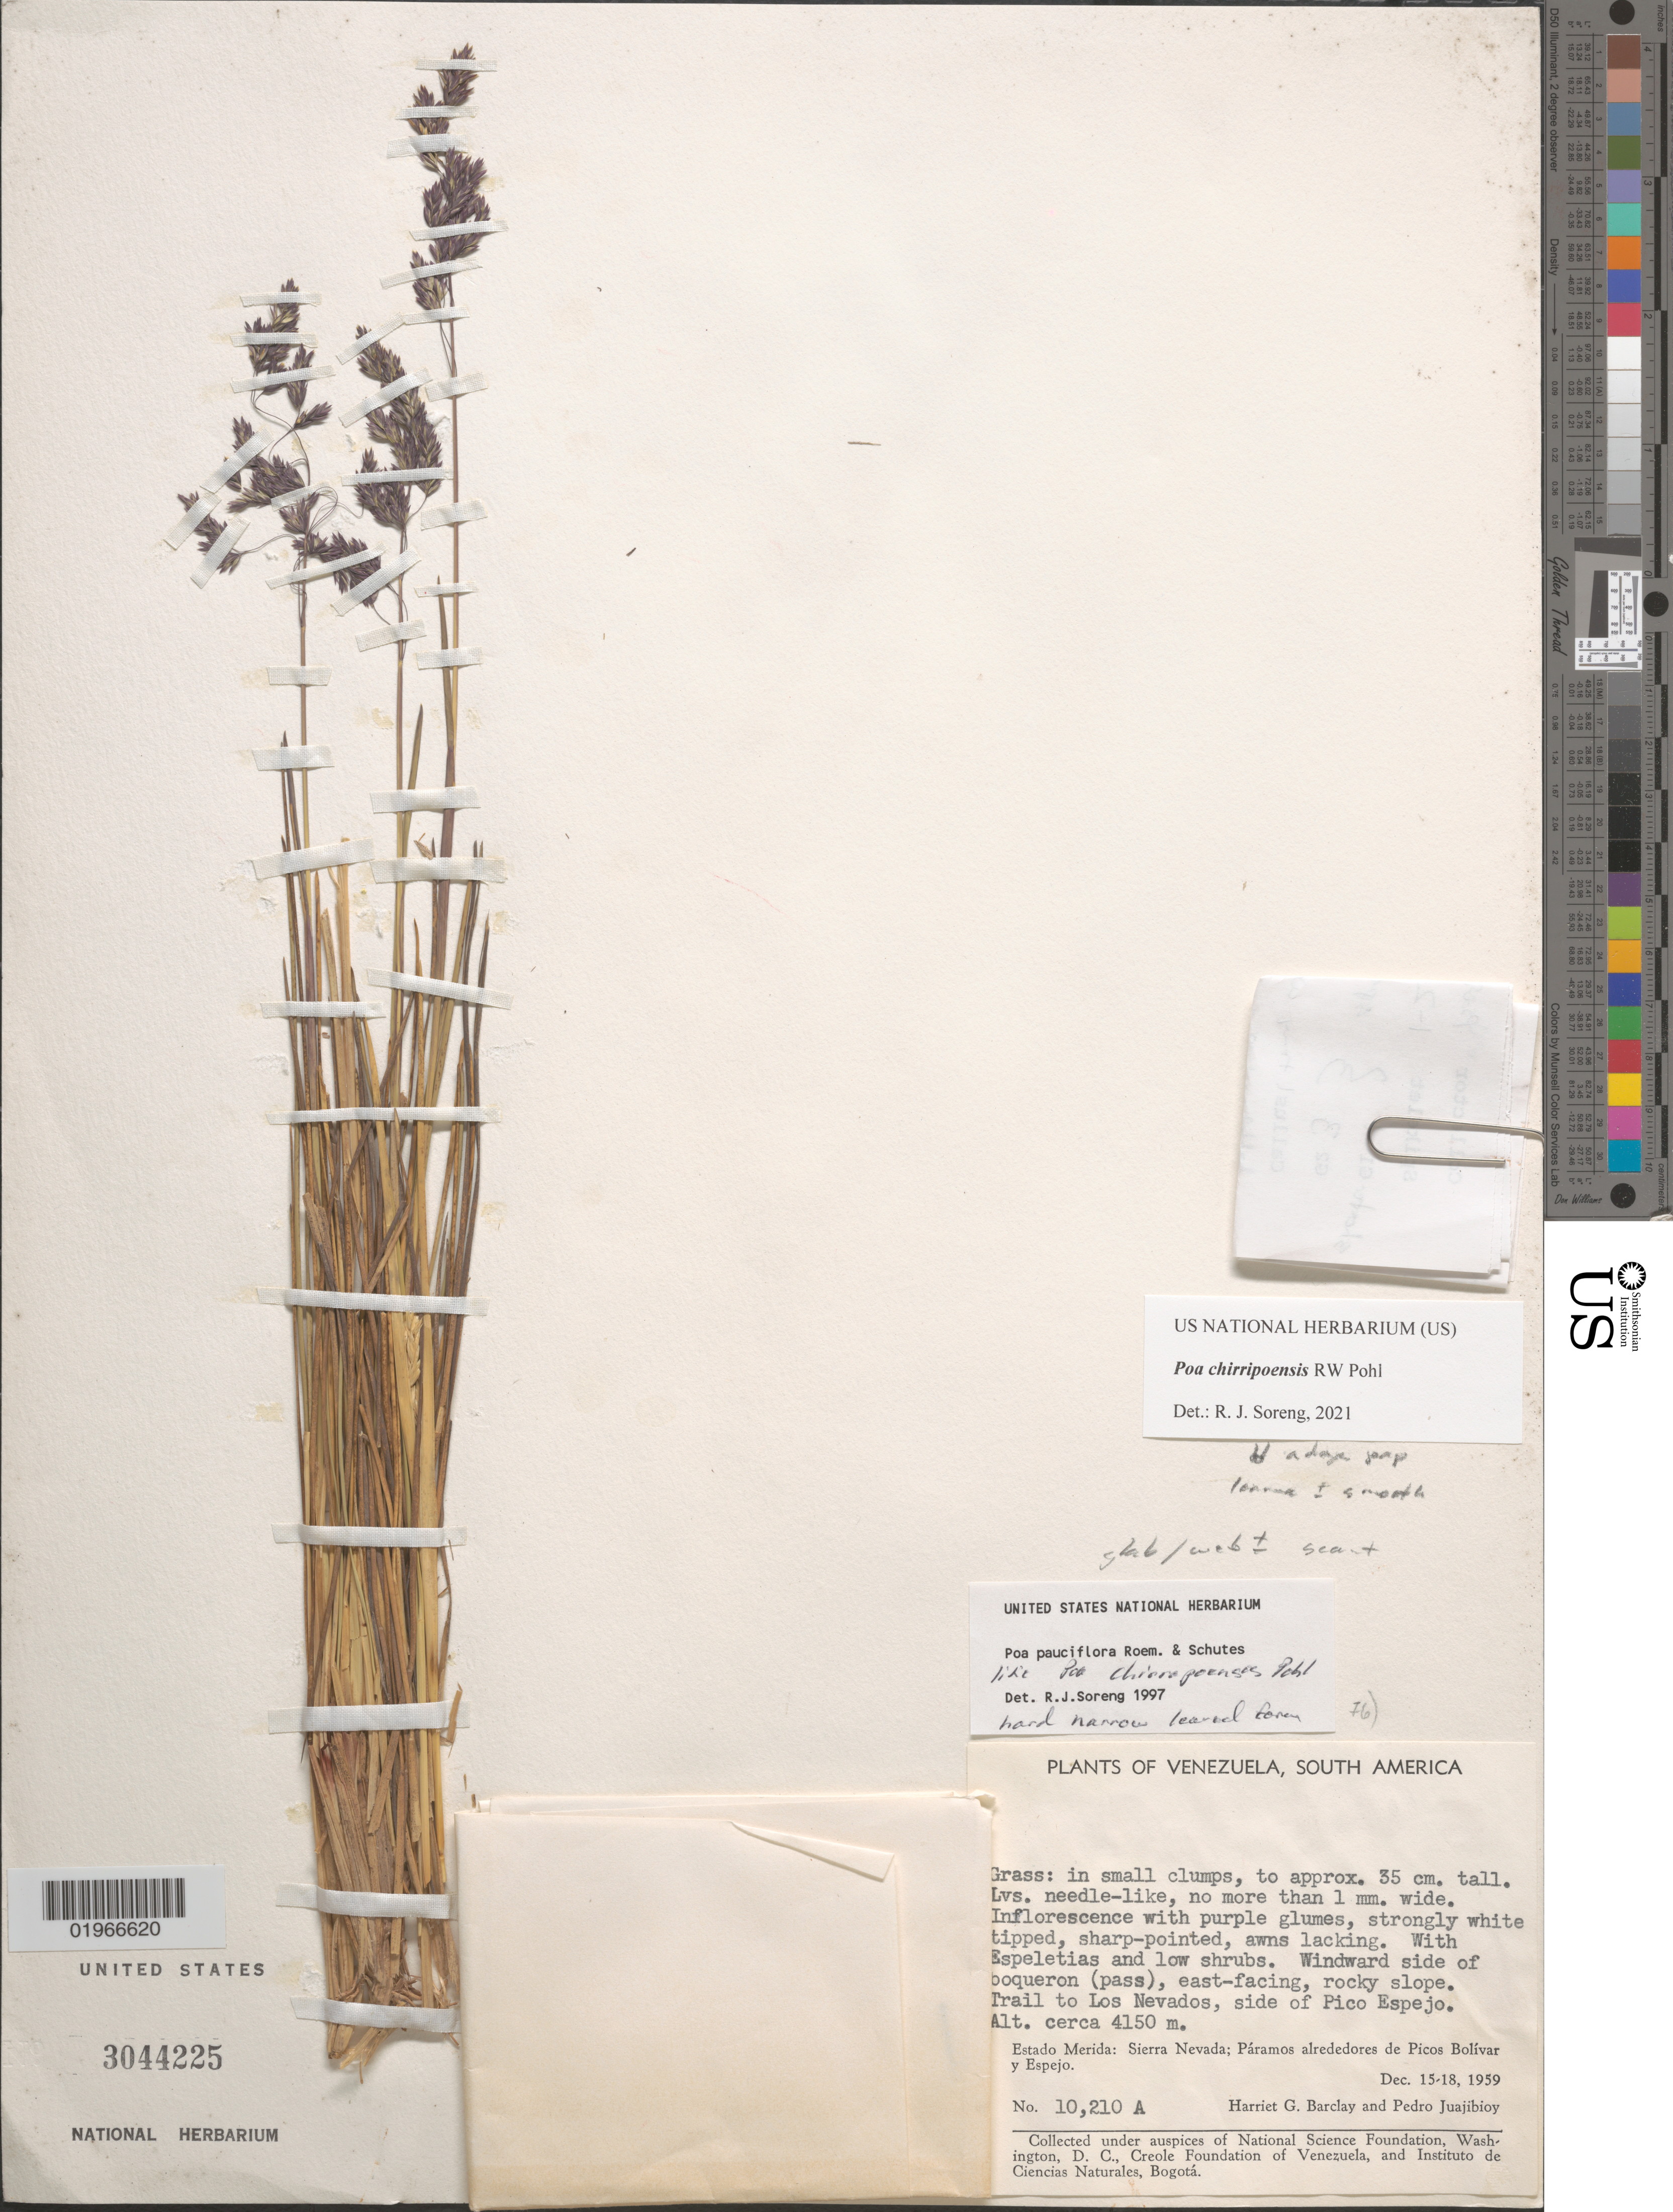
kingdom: Plantae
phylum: Tracheophyta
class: Liliopsida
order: Poales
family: Poaceae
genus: Poa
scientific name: Poa chirripoensis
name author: R.W. Pohl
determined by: Soreng, Robert J., Research Associate (BOT), Smithsonian Institution - National Museum of Natural History (UNITED STATES)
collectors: H. G. Barclay & P. Juajibioy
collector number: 10210A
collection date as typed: Dec. 15-18, 1959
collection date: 1959-12-15/1959-12-18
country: Venezuela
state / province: Mérida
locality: Windward side of Boqueron (pass), east-facing, rocky slope. Trail to Los Nevados, side of Pico Espejo. (Sierra Nevada; Paramos alrededores de los Picos Bolivar y Espejo)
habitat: Windward side of boqueron (pass), east-facing, rocky slope.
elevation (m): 4150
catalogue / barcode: US 3044225